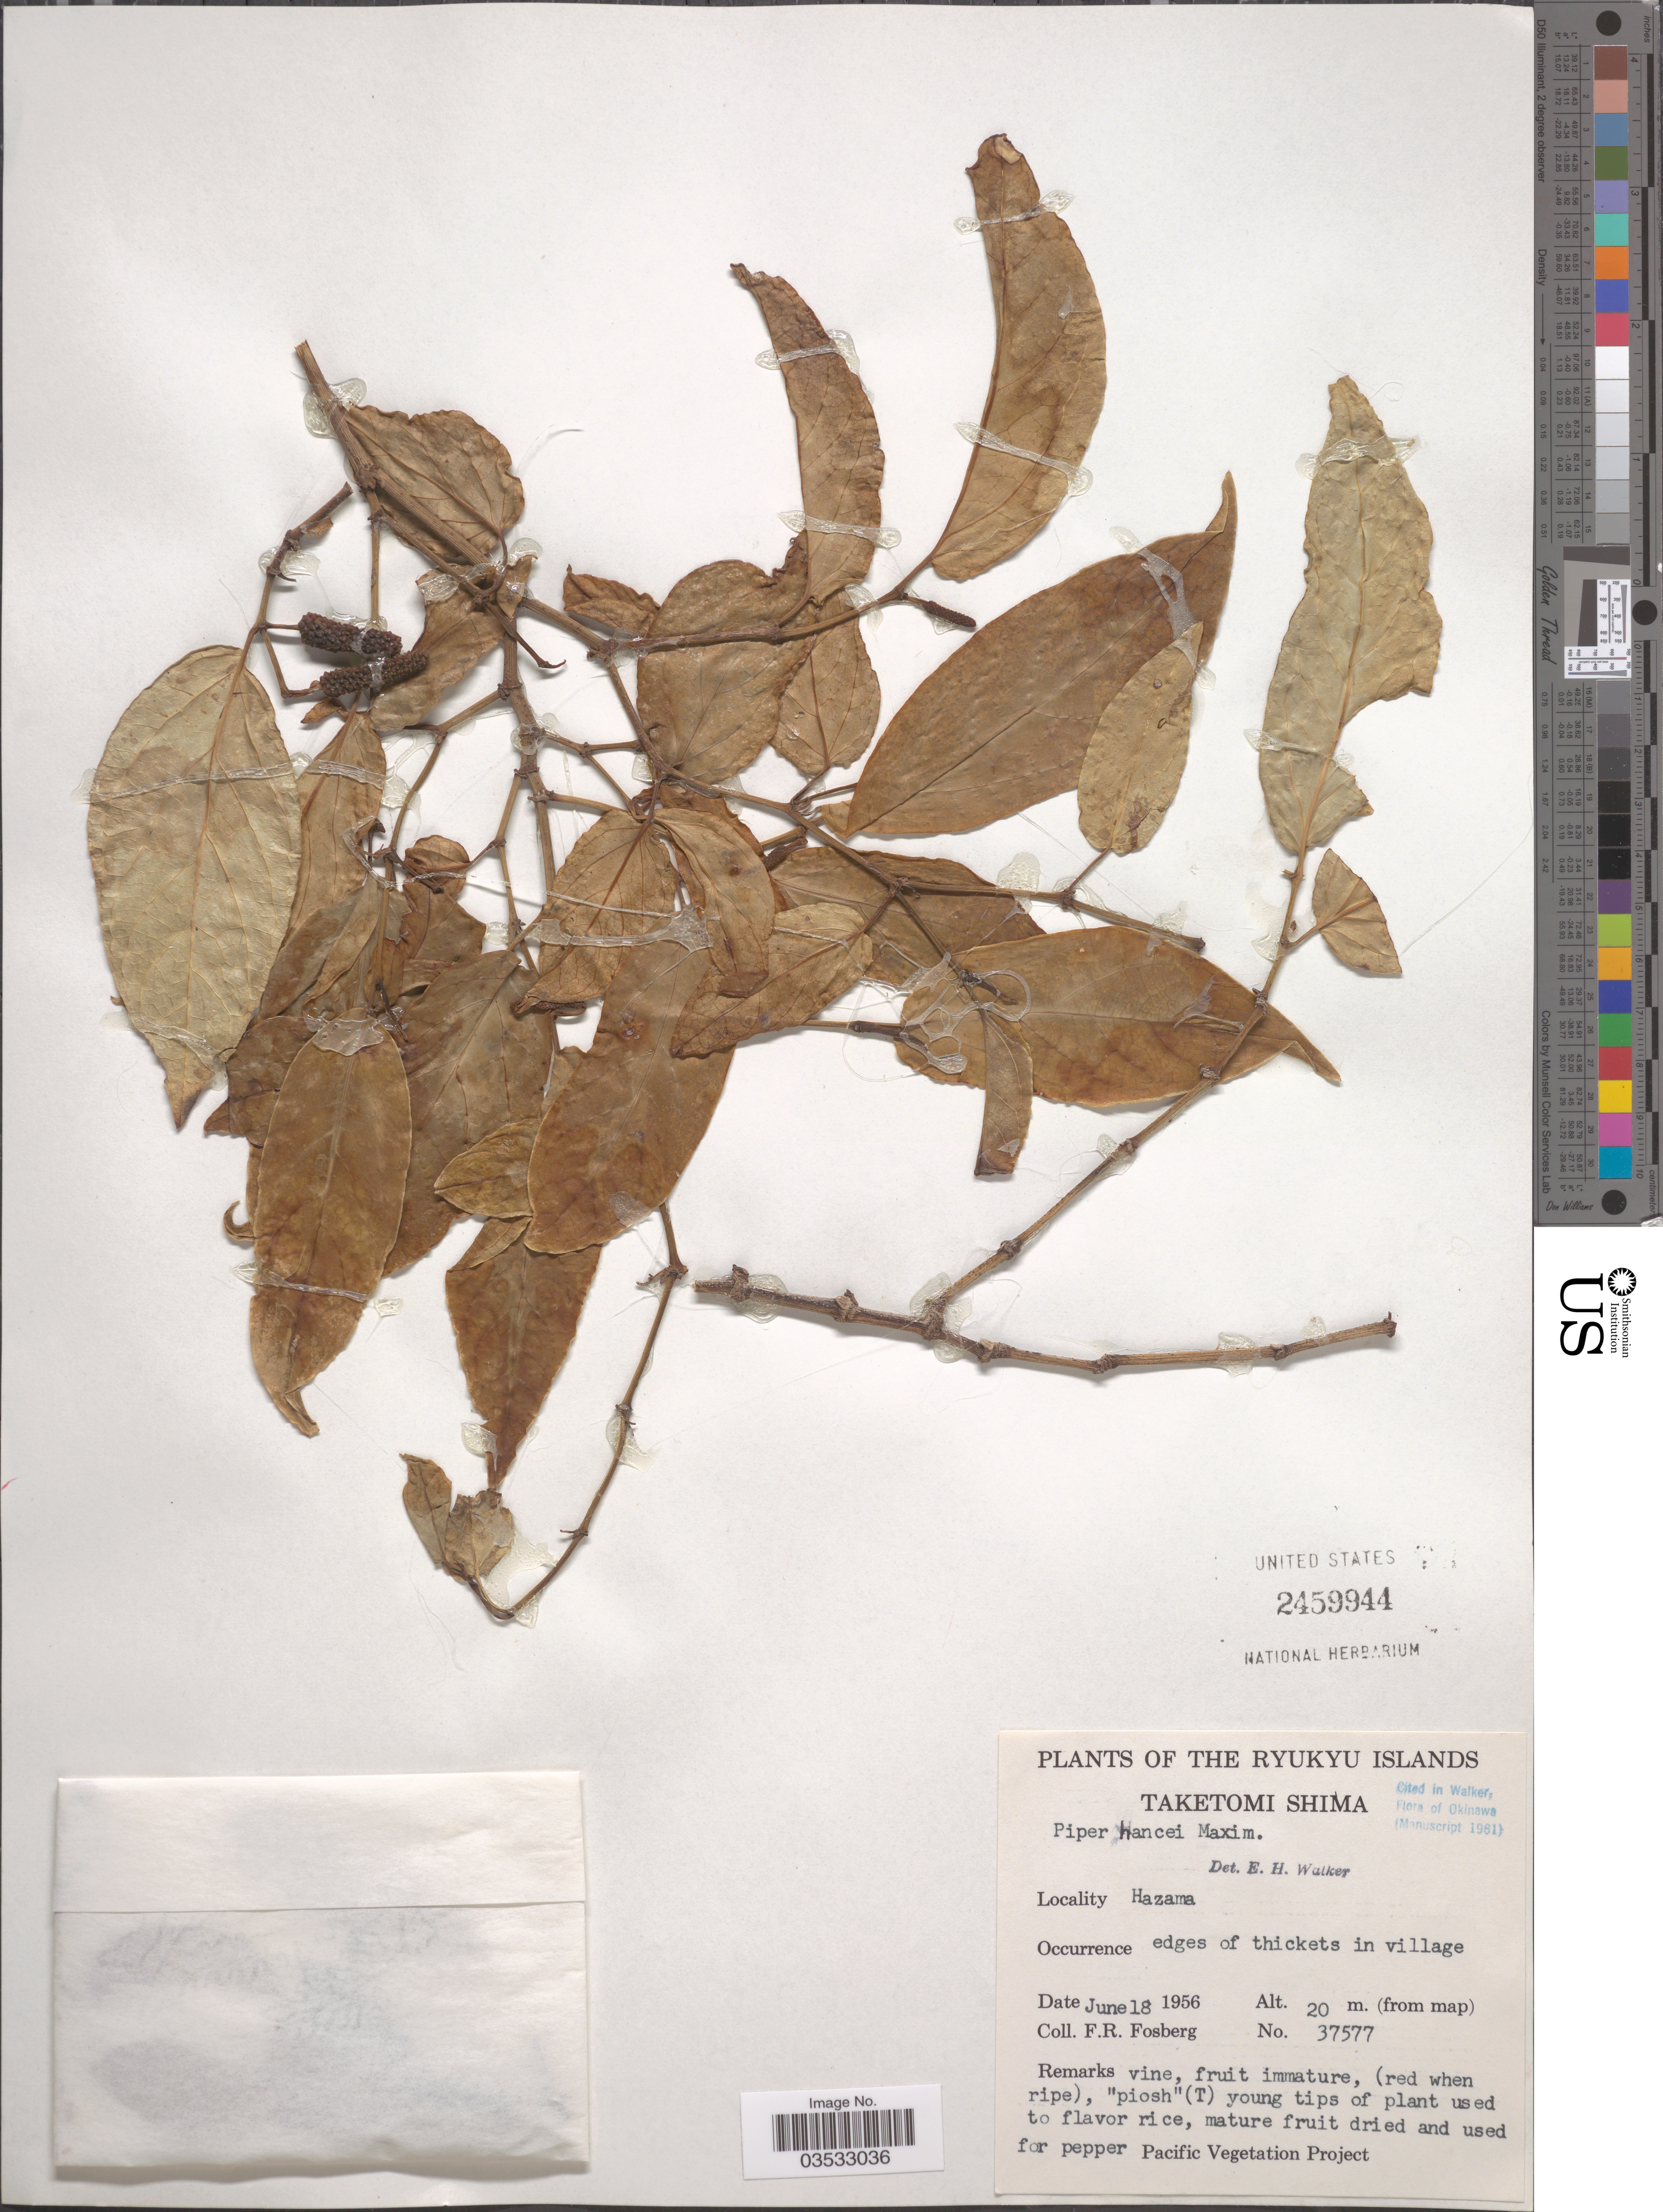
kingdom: Plantae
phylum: Tracheophyta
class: Magnoliopsida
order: Piperales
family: Piperaceae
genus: Piper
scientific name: Piper hancei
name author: Maxim.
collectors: F. R. Fosberg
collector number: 37577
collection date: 1956-06-18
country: Japan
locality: The Ryukyu Islands. Taketomi Shima. Hazama.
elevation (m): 20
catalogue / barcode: US 2459944